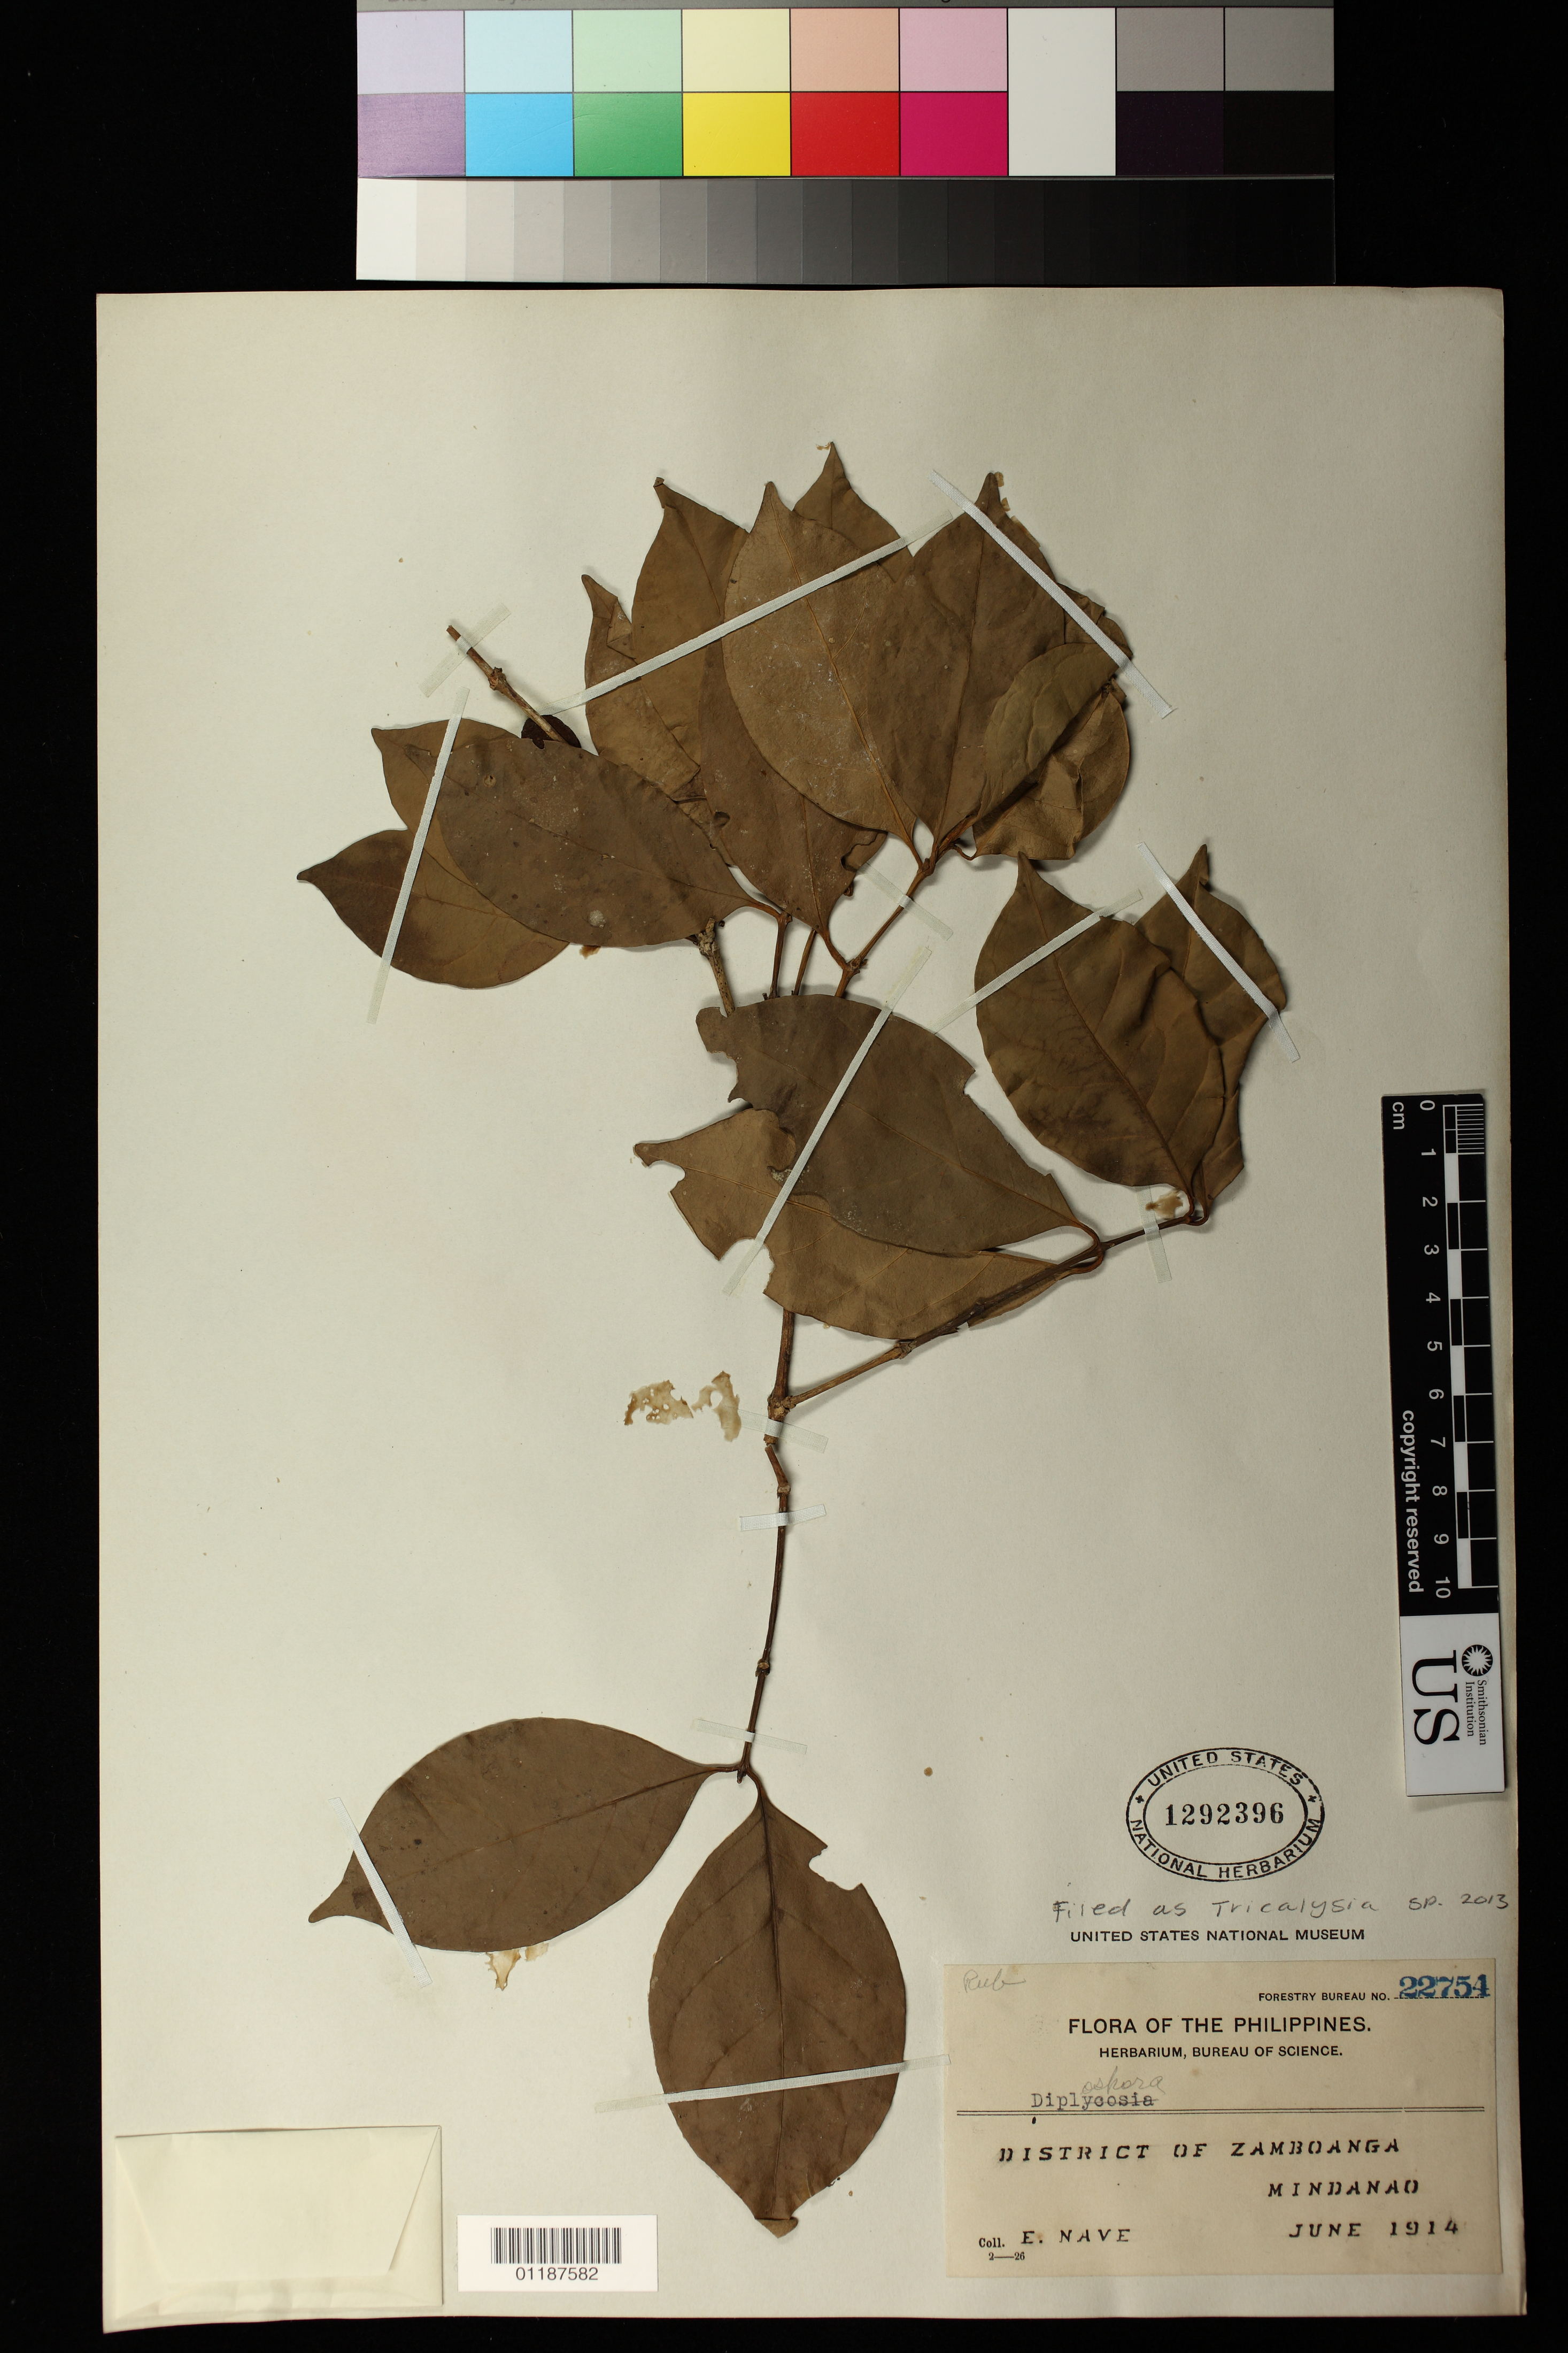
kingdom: Plantae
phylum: Tracheophyta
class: Magnoliopsida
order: Gentianales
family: Rubiaceae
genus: Tricalysia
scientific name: Tricalysia sp.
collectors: E. Nave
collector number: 22754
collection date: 1914-06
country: Philippines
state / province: Zamboanga Peninsula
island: Mindanao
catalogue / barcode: US 1292396